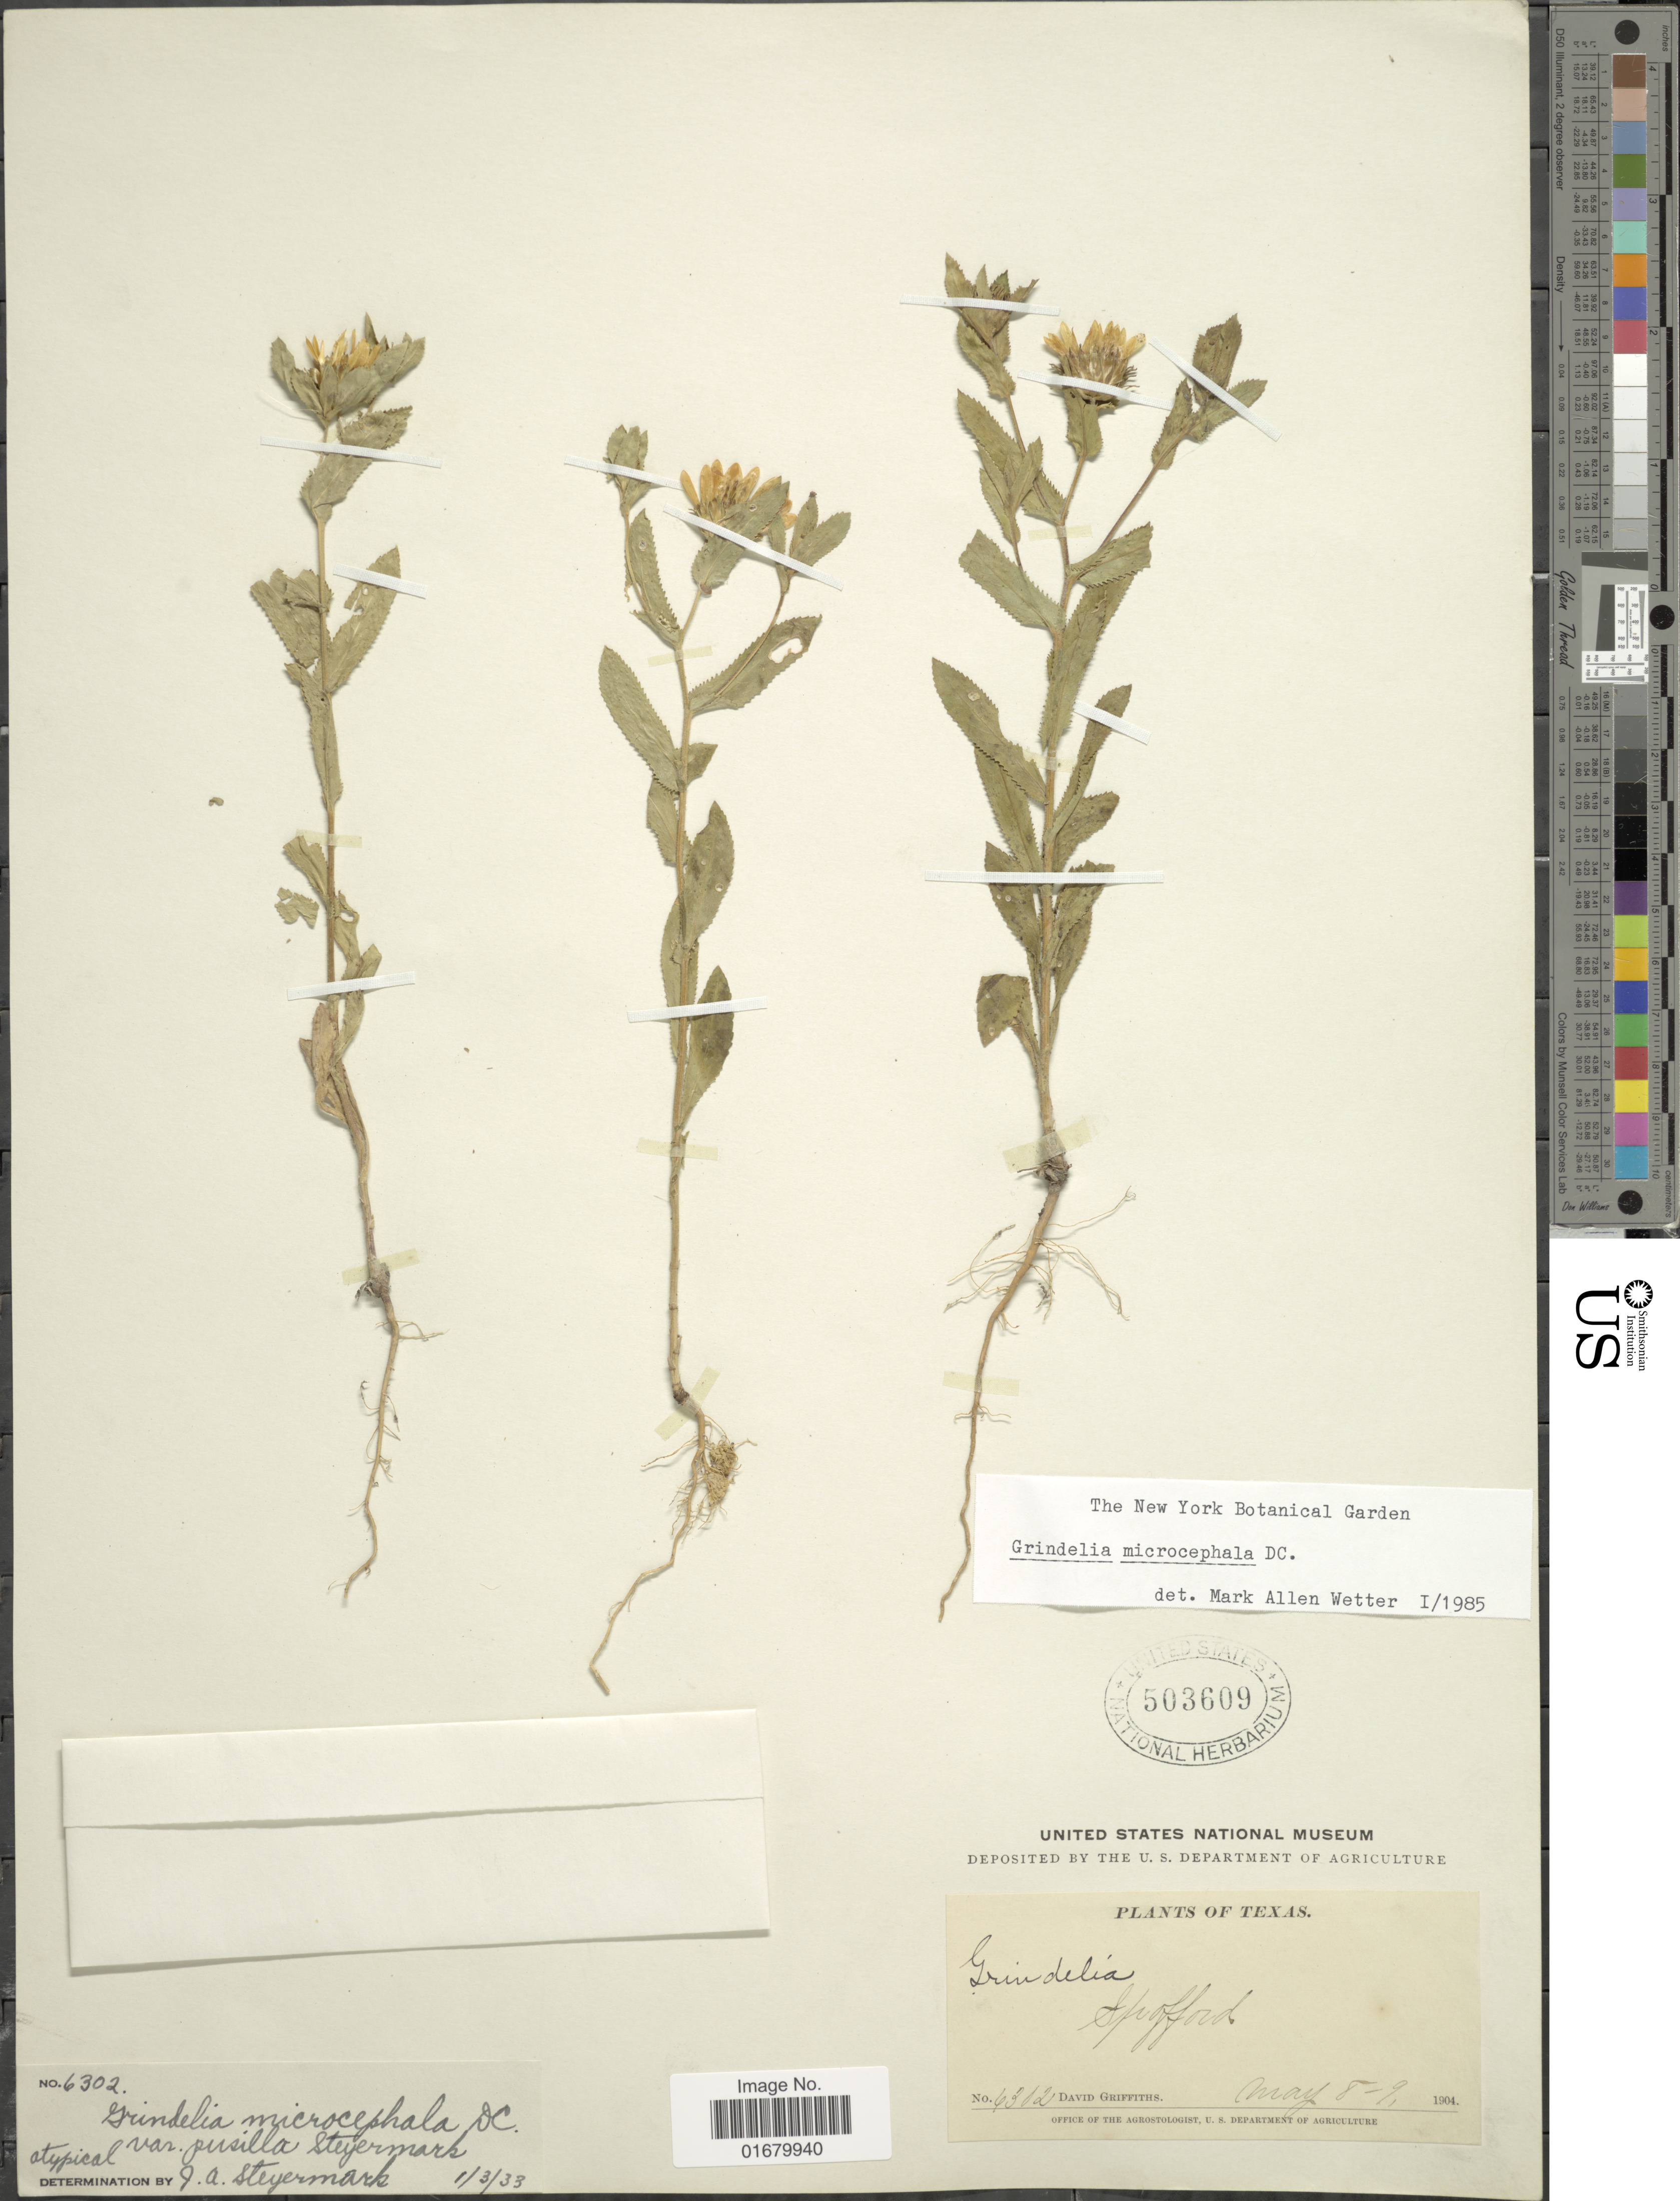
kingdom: Plantae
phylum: Tracheophyta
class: Magnoliopsida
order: Asterales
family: Asteraceae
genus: Grindelia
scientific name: Grindelia microcephala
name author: DC.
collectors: D. Griffiths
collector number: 4302*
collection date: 1904-05-08/1904-05-09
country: United States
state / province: Texas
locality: Spofford.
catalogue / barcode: US 503609